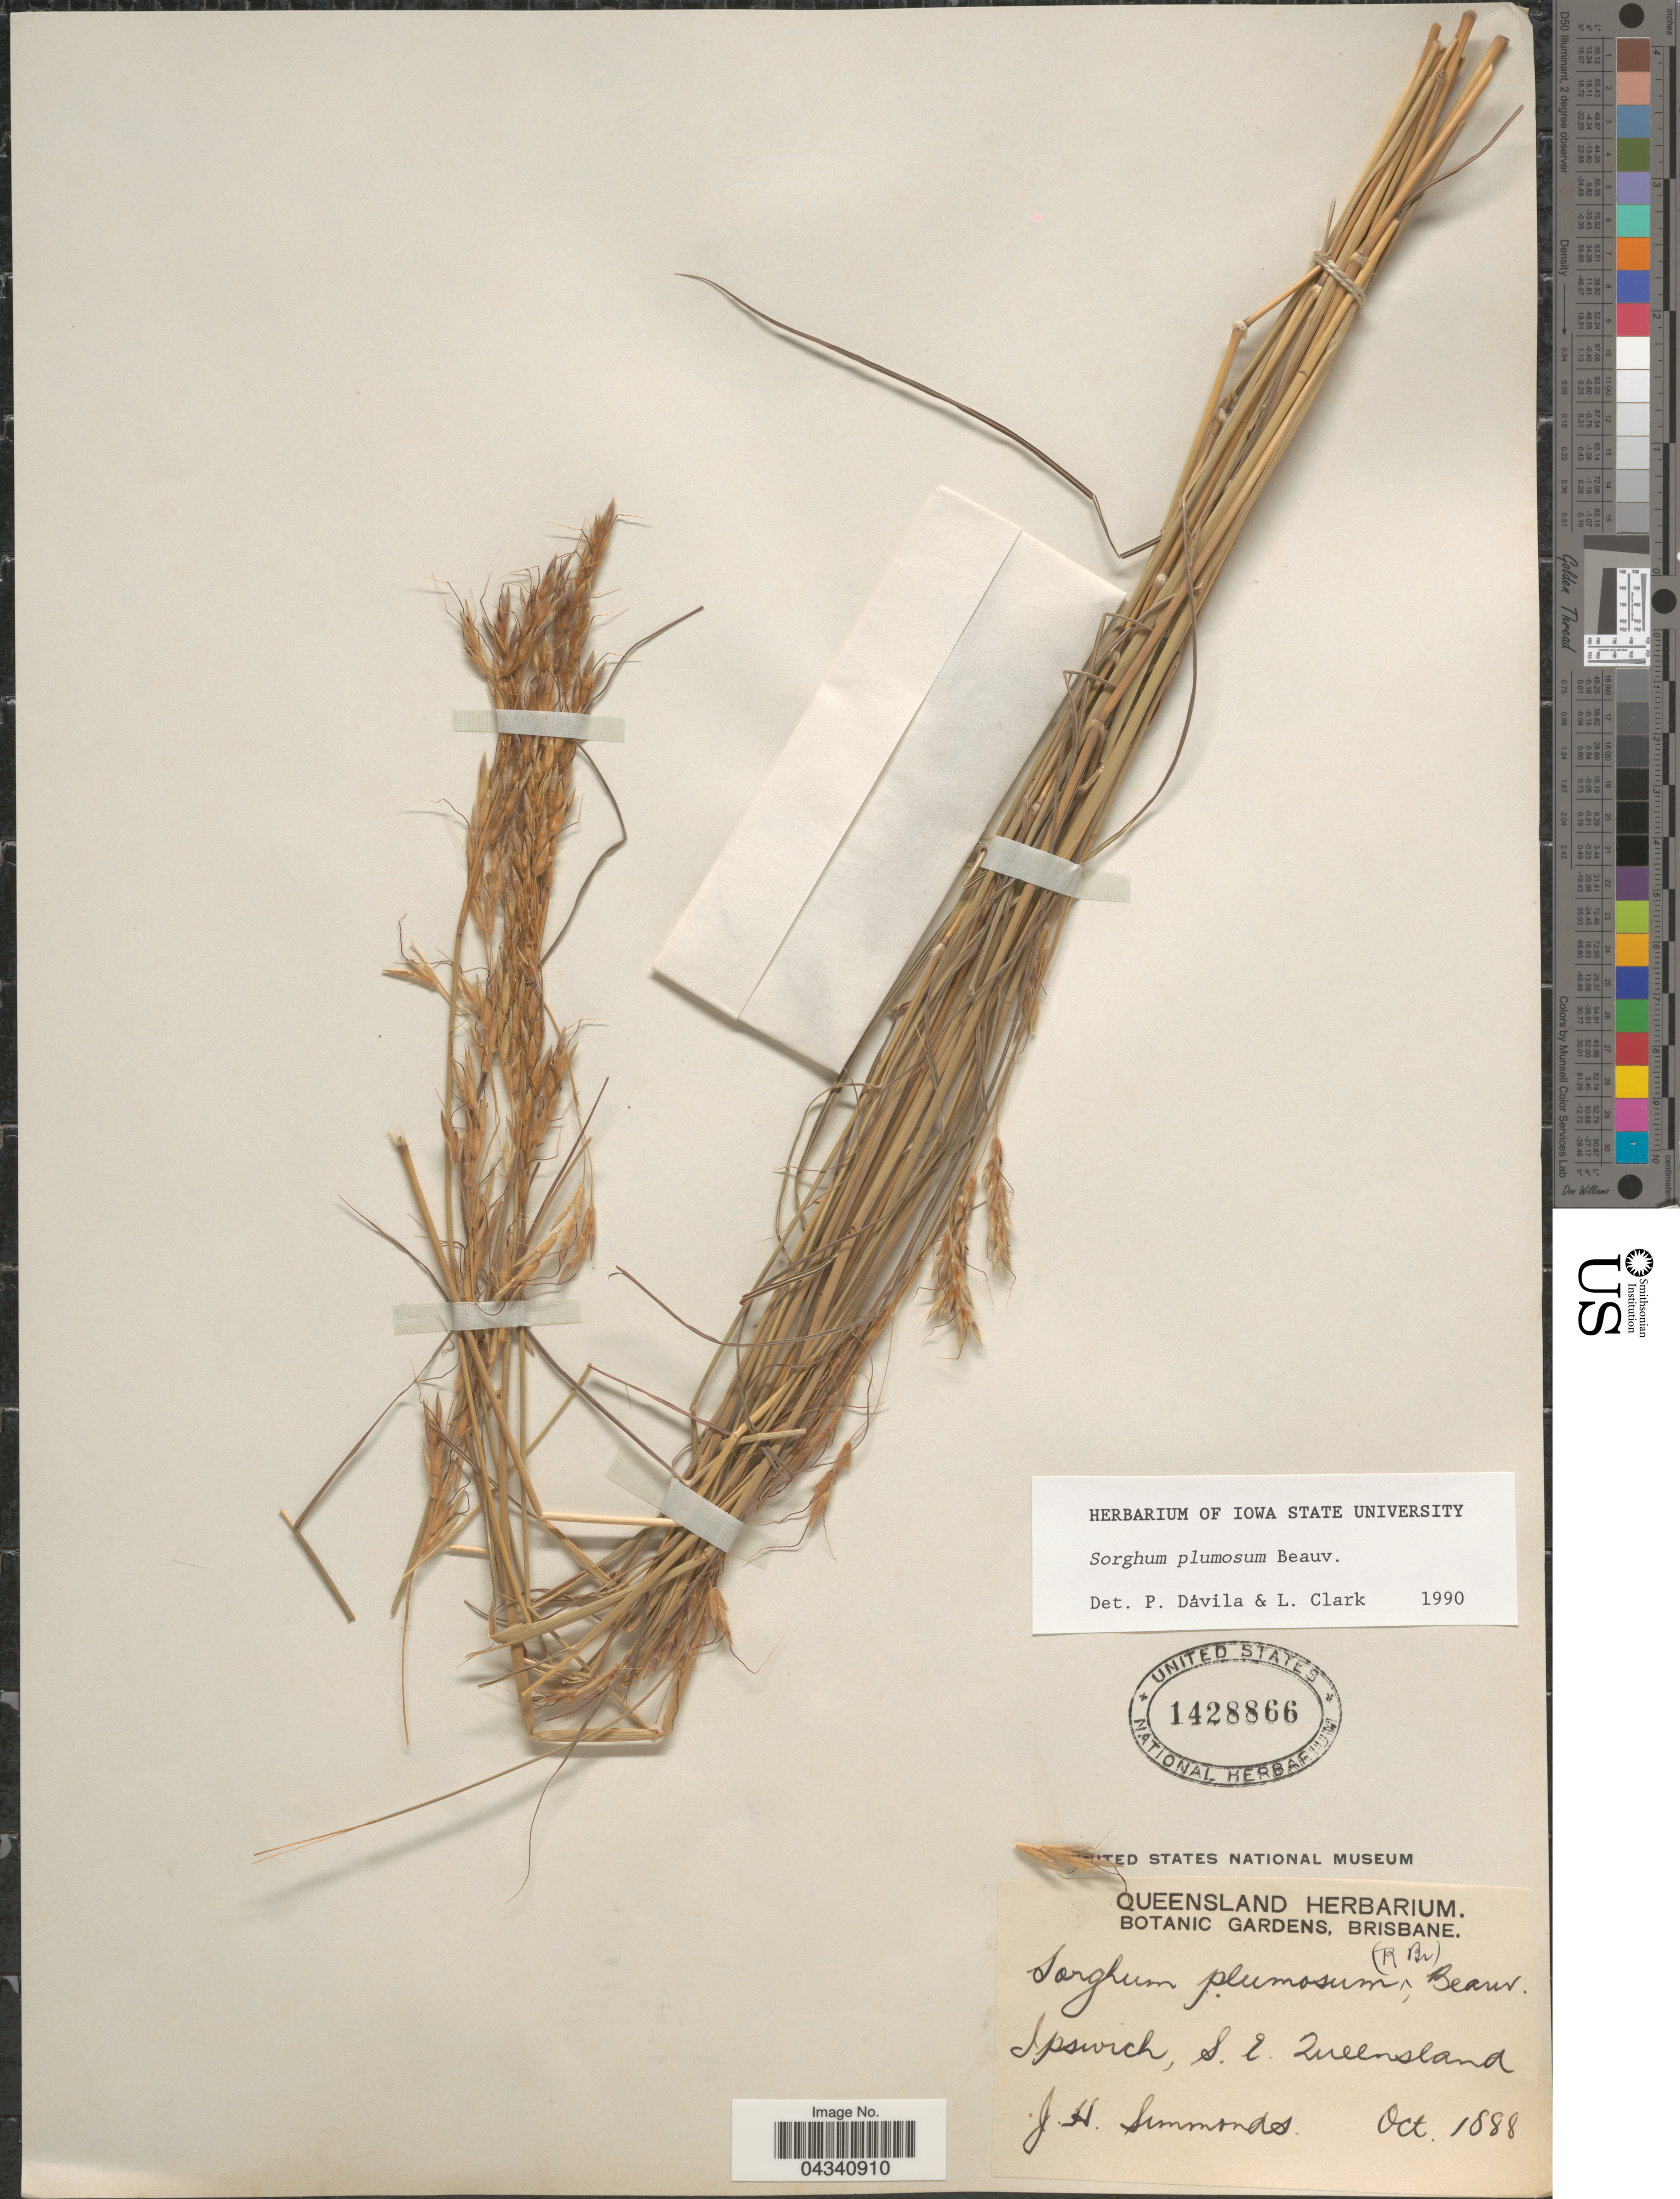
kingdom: Plantae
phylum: Tracheophyta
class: Liliopsida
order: Poales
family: Poaceae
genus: Sorghum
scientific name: Sorghum plumosum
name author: (R. Br.) P. Beauv.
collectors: J. Simmonds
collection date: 1888-10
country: Australia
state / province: Queensland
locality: Ipswich, S. E. Queensland.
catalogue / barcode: US 1428866